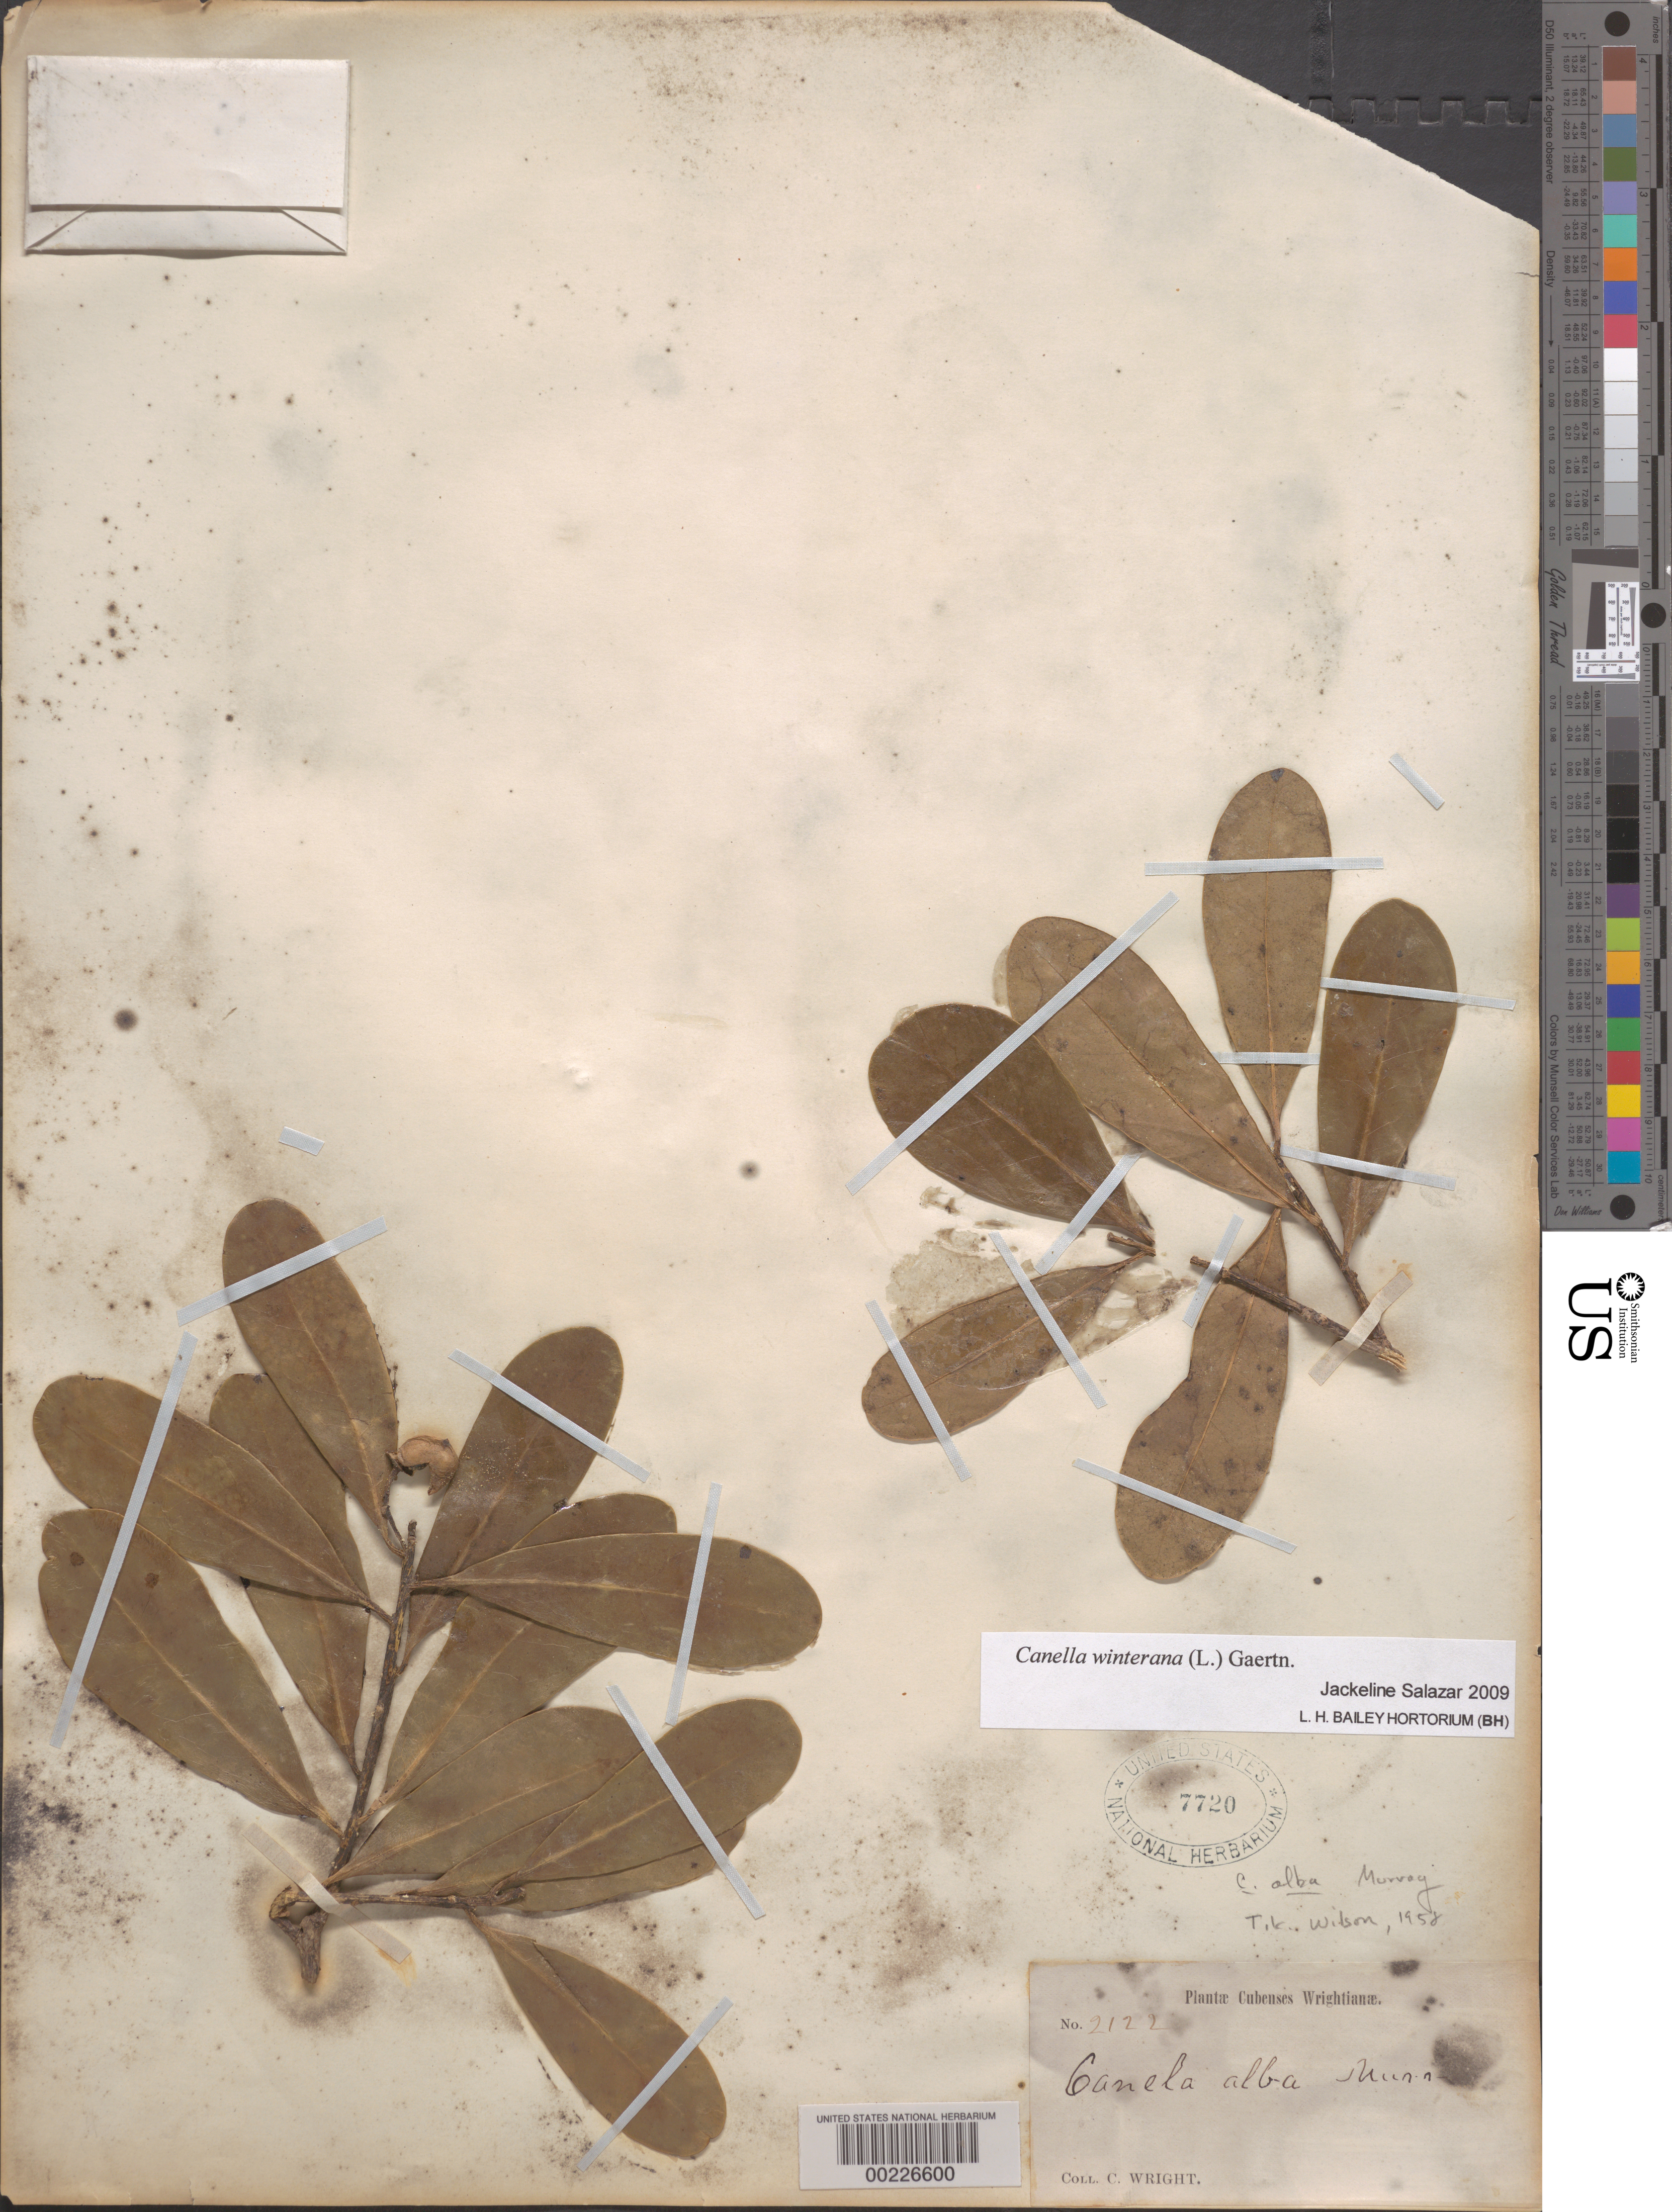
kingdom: Plantae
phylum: Tracheophyta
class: Magnoliopsida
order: Canellales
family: Canellaceae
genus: Canella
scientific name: Canella winterana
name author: (L.) Gaertn.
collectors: C. Wright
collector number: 2122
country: Cuba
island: Greater Antilles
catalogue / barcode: US 7720